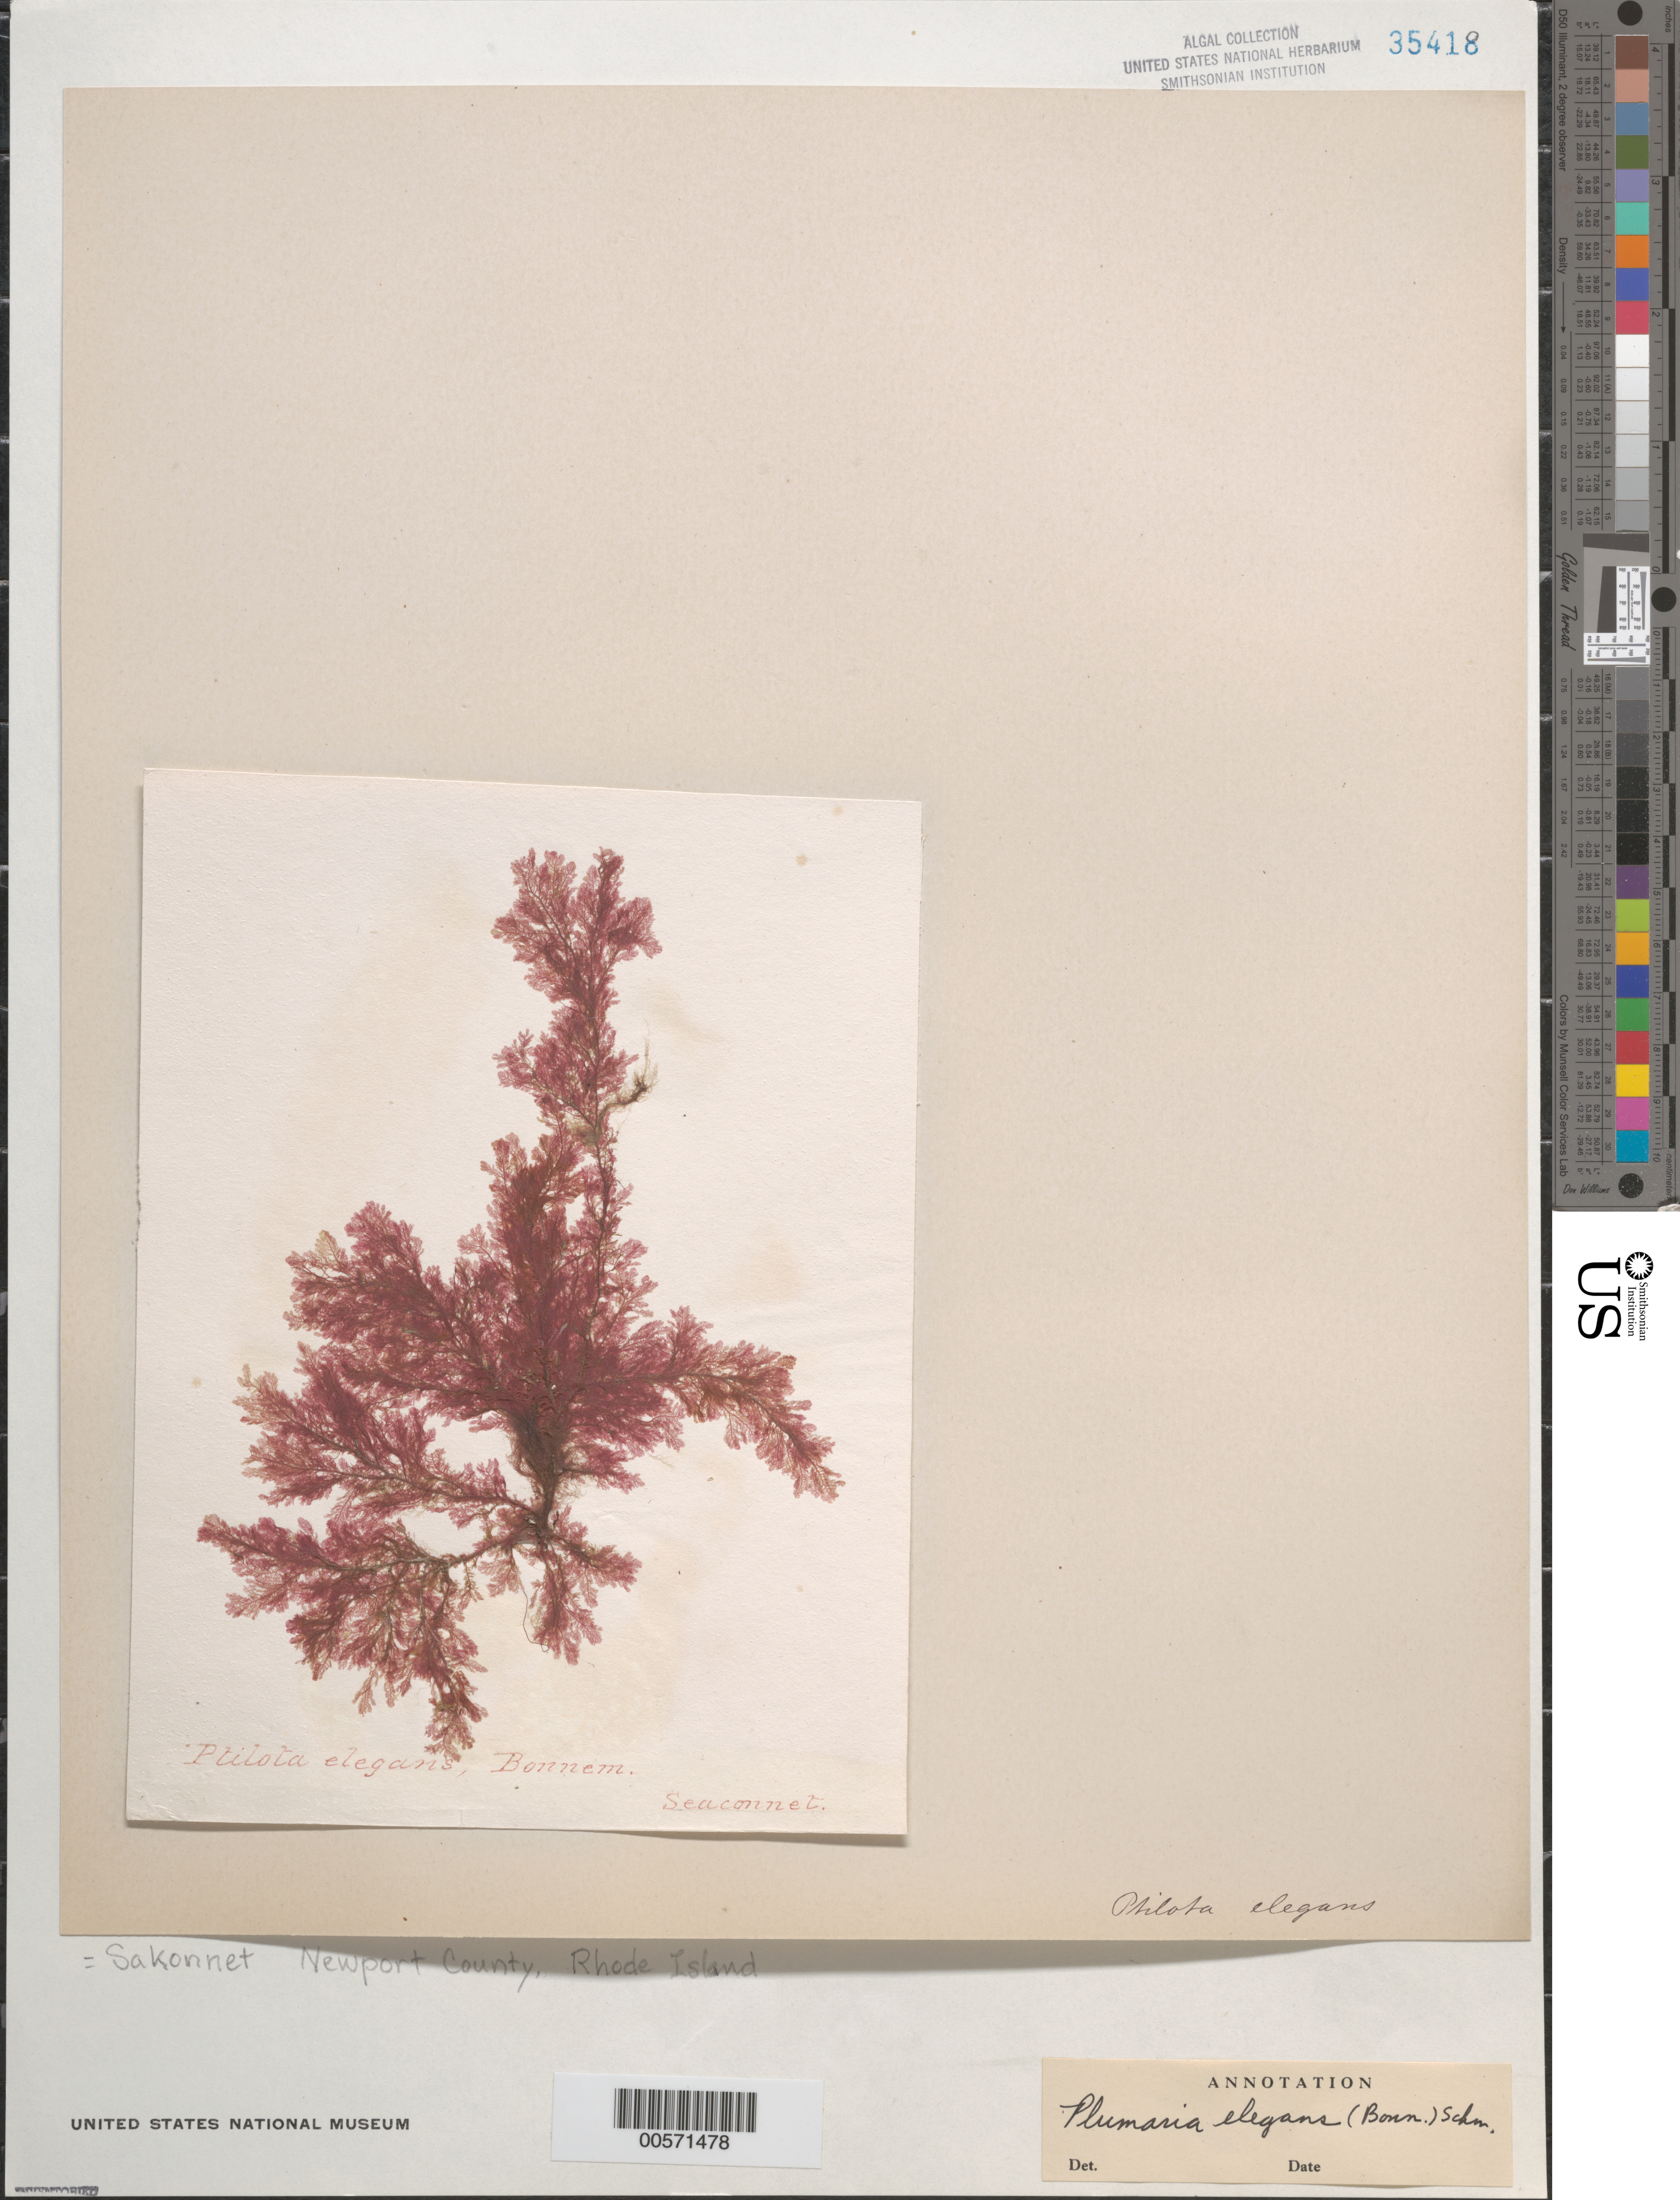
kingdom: Plantae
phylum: Rhodophyta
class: Florideophyceae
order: Ceramiales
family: Wrangeliaceae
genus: Plumaria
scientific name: Plumaria plumosa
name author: (Hudson) Kuntze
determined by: Algae name updating Project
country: United States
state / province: Rhode Island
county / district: Newport County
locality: Sakonnet (Seaconnet)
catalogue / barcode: US 35418